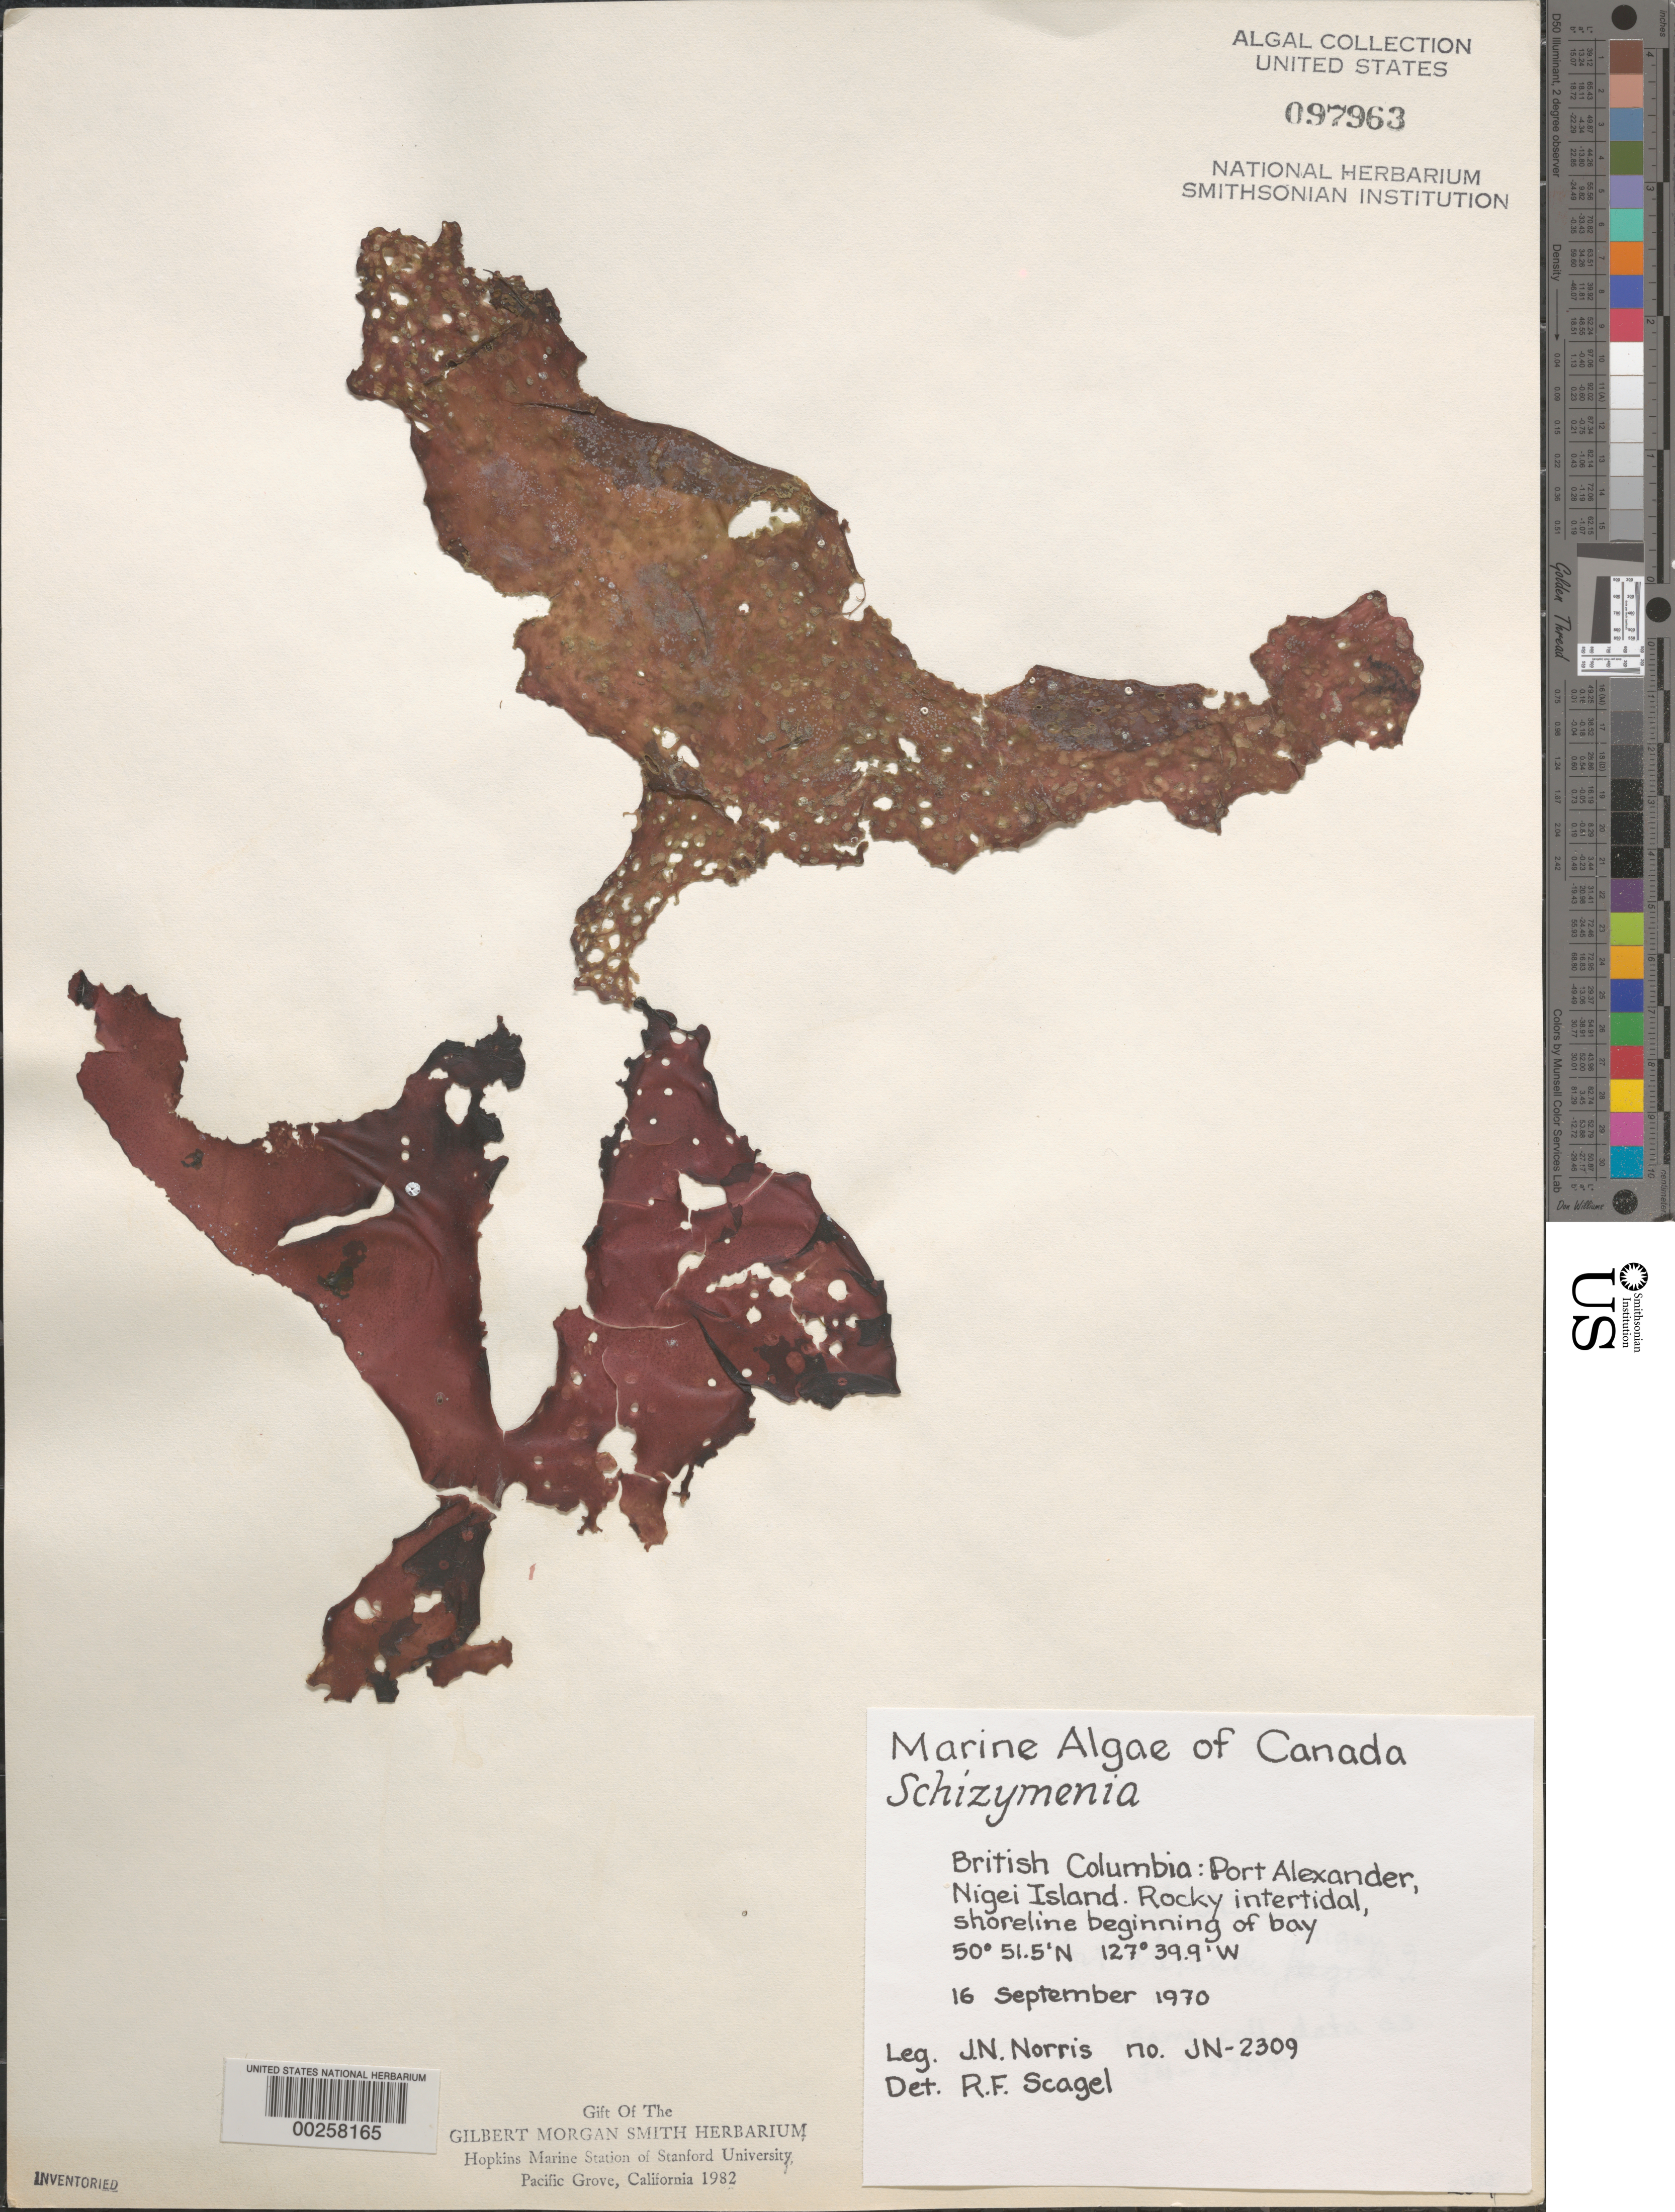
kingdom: Plantae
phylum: Rhodophyta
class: Florideophyceae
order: Nemastomatales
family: Schizymeniaceae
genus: Schizymenia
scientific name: Schizymenia sp.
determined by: Scagel, R. F.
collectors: J. N. Norris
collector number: JN-2309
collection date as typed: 16 Sep 1970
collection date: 1970-09-16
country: Canada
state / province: British Columbia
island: Nigei Island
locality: Port Alexander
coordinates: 50 51.5' N, 127 39 9' W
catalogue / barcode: US 97963